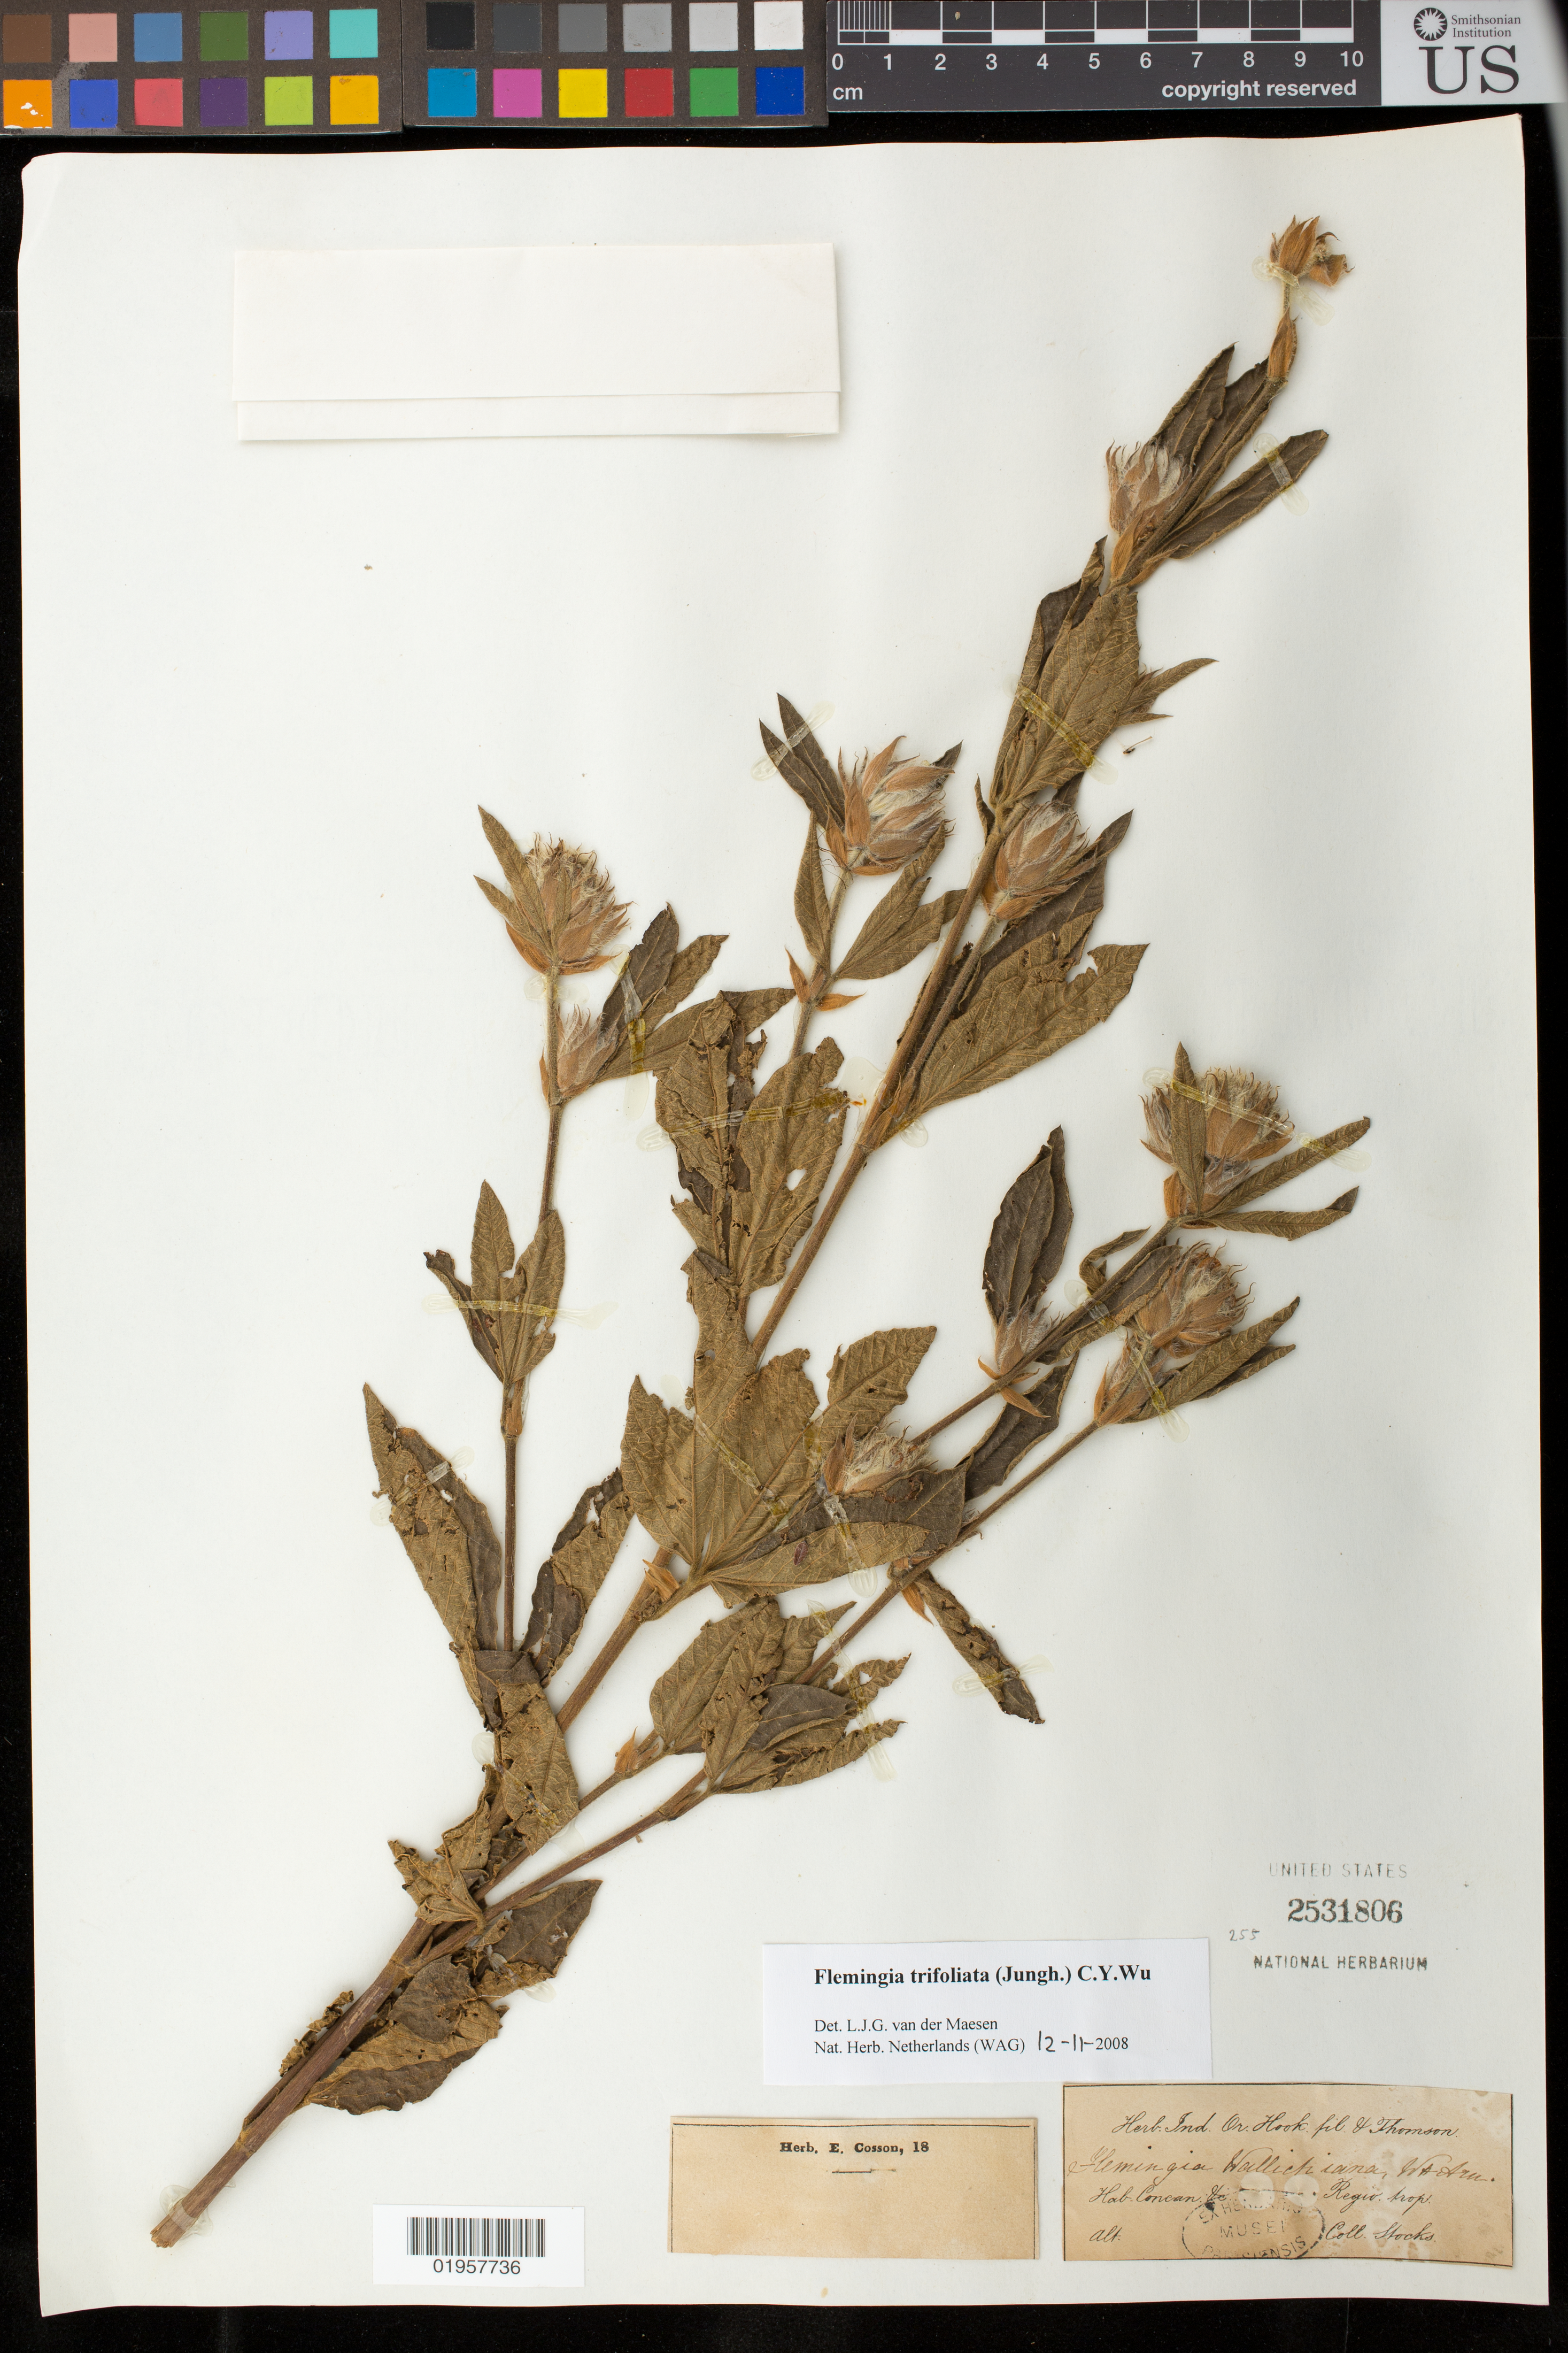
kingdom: Plantae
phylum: Tracheophyta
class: Magnoliopsida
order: Fabales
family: Fabaceae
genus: Flemingia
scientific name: Flemingia trifoliata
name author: (Jungh.) C.Y. Wu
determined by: Van Der Maesen, L. J. G., (WAG), Wageningen University (Netherlands)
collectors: J. Stocks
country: India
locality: Hab. Concan [?]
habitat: Regio trop.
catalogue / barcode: US 2531806